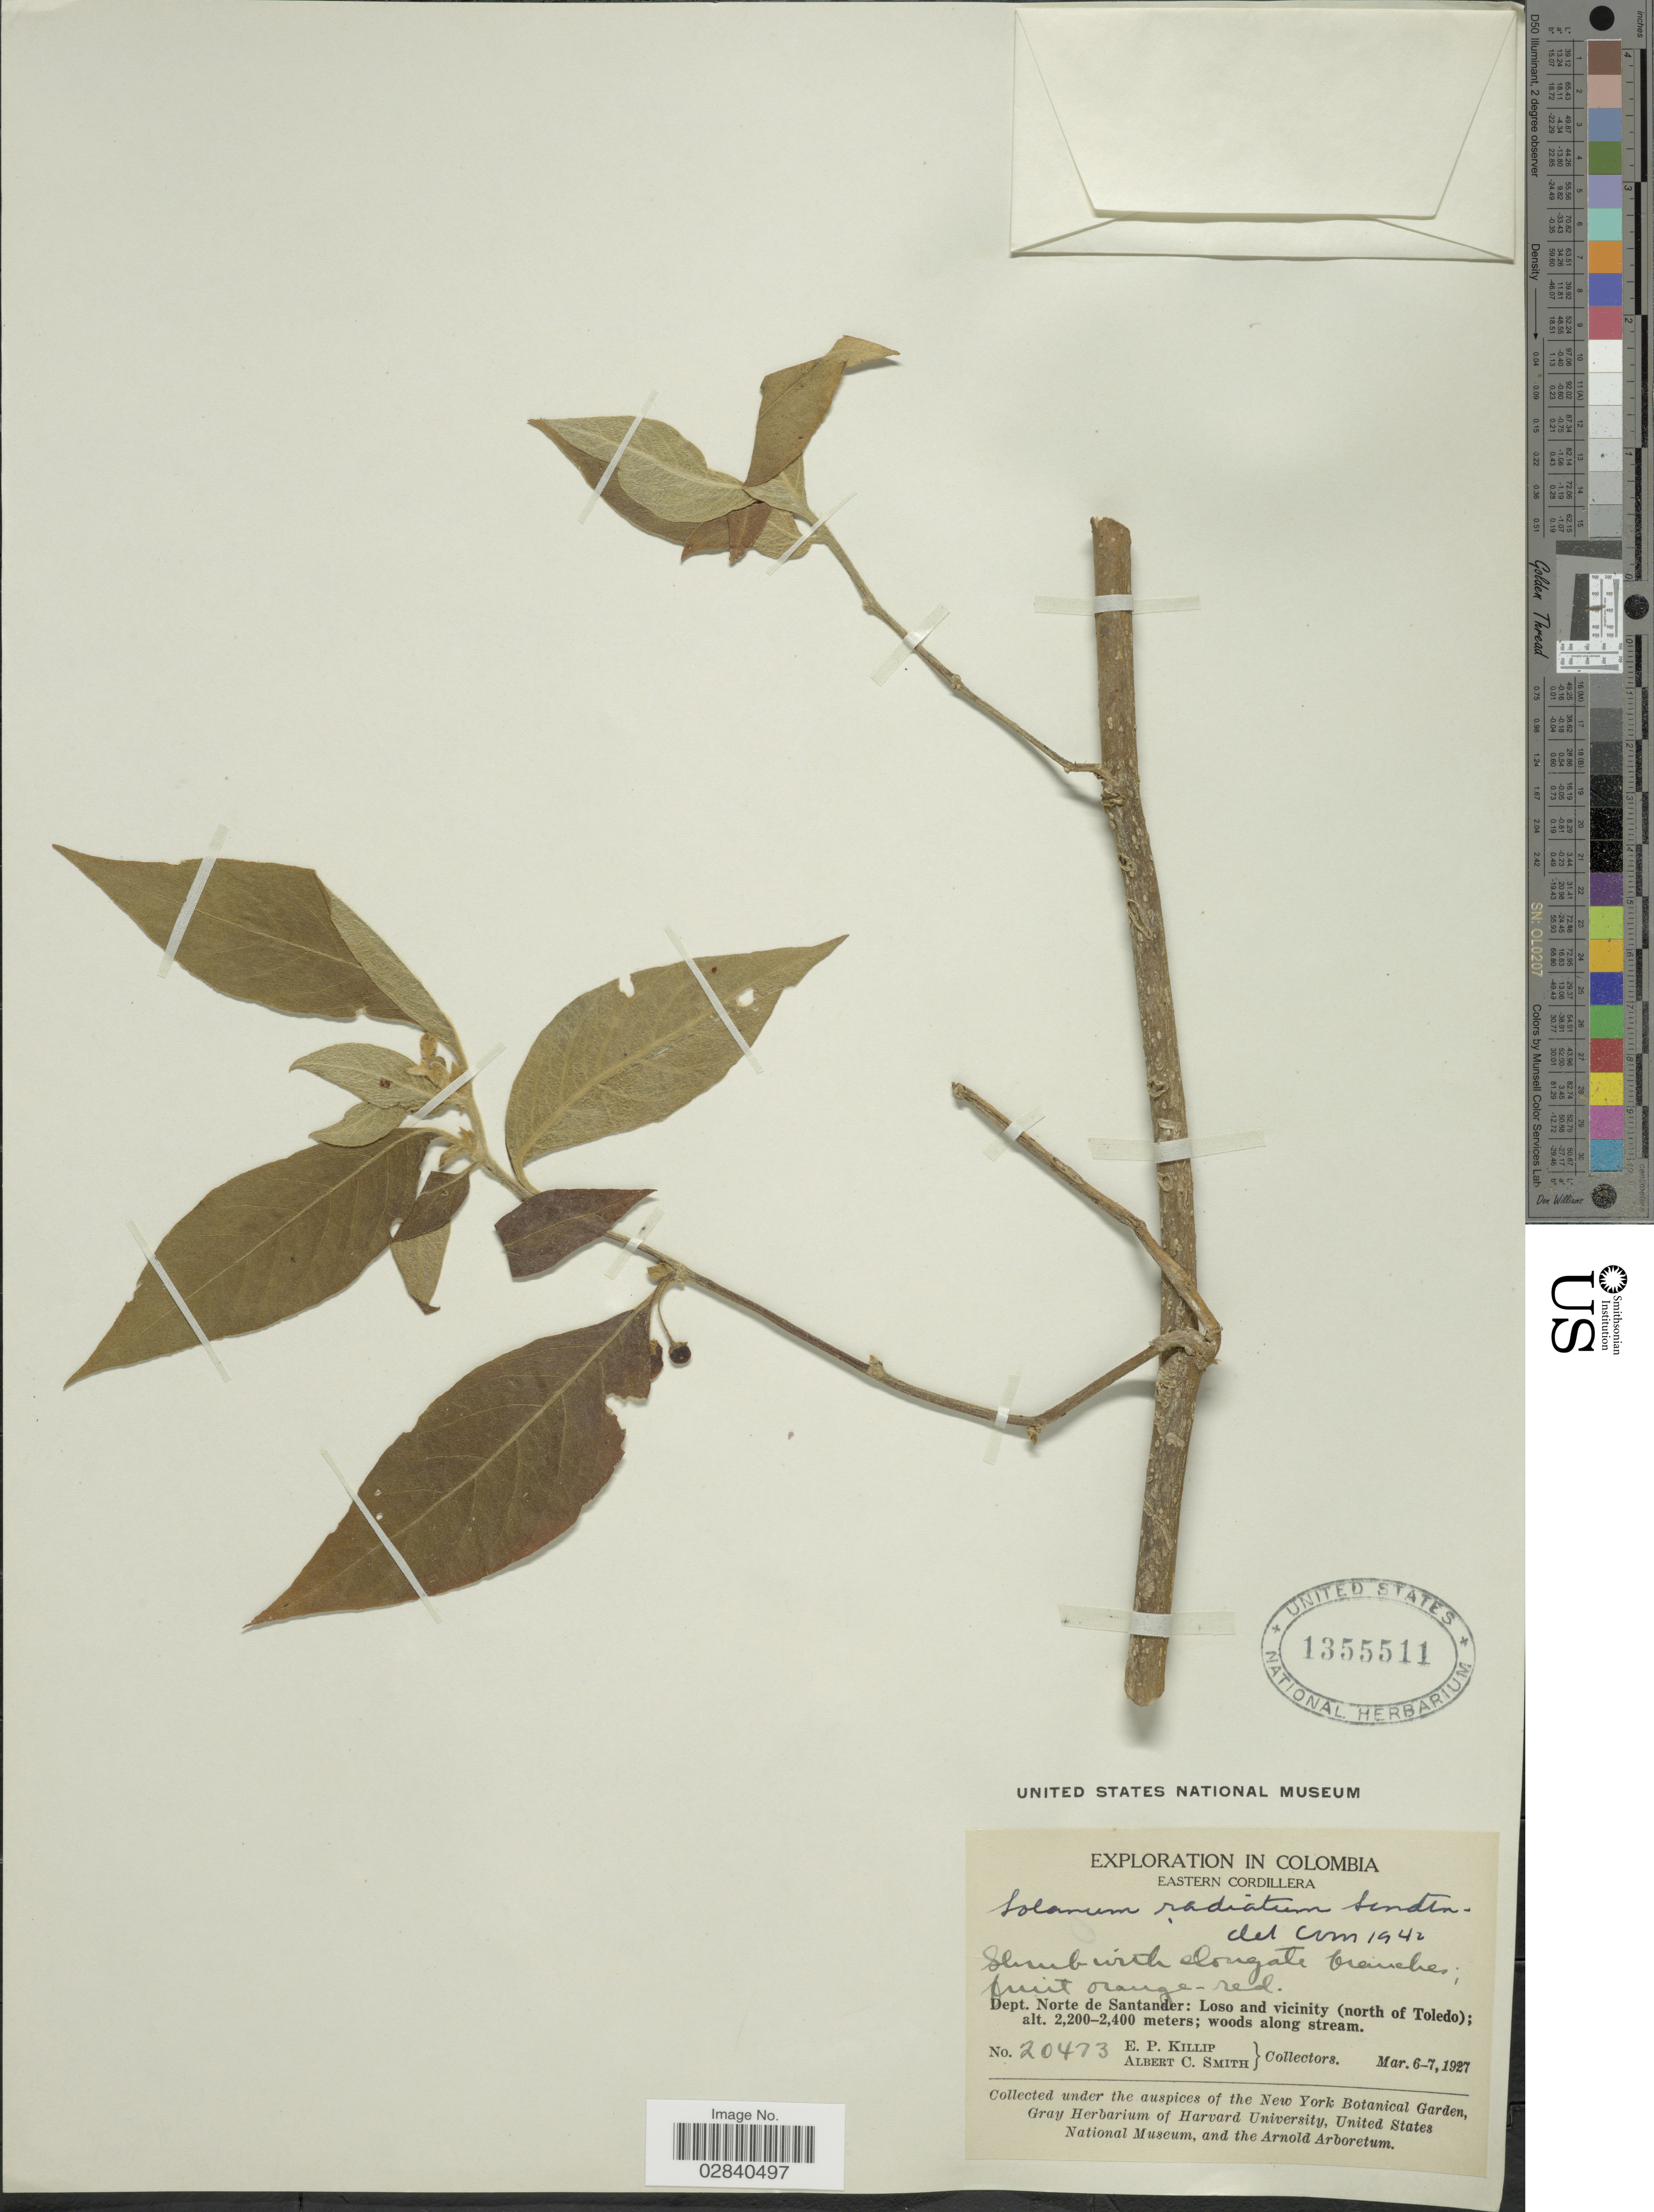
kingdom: Plantae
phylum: Tracheophyta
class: Magnoliopsida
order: Solanales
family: Solanaceae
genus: Lycianthes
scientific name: Lycianthes radiata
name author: (Sendtn.) Bitter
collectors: E. P. Killip & A. C. Smith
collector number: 20473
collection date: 1927-03-06/1927-03-07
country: Colombia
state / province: Norte de Santander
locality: Eastern Cordillera, Dept. Norte de Santander: Loso and vicinity (north of Toledo).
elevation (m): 2200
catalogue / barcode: US 1355511